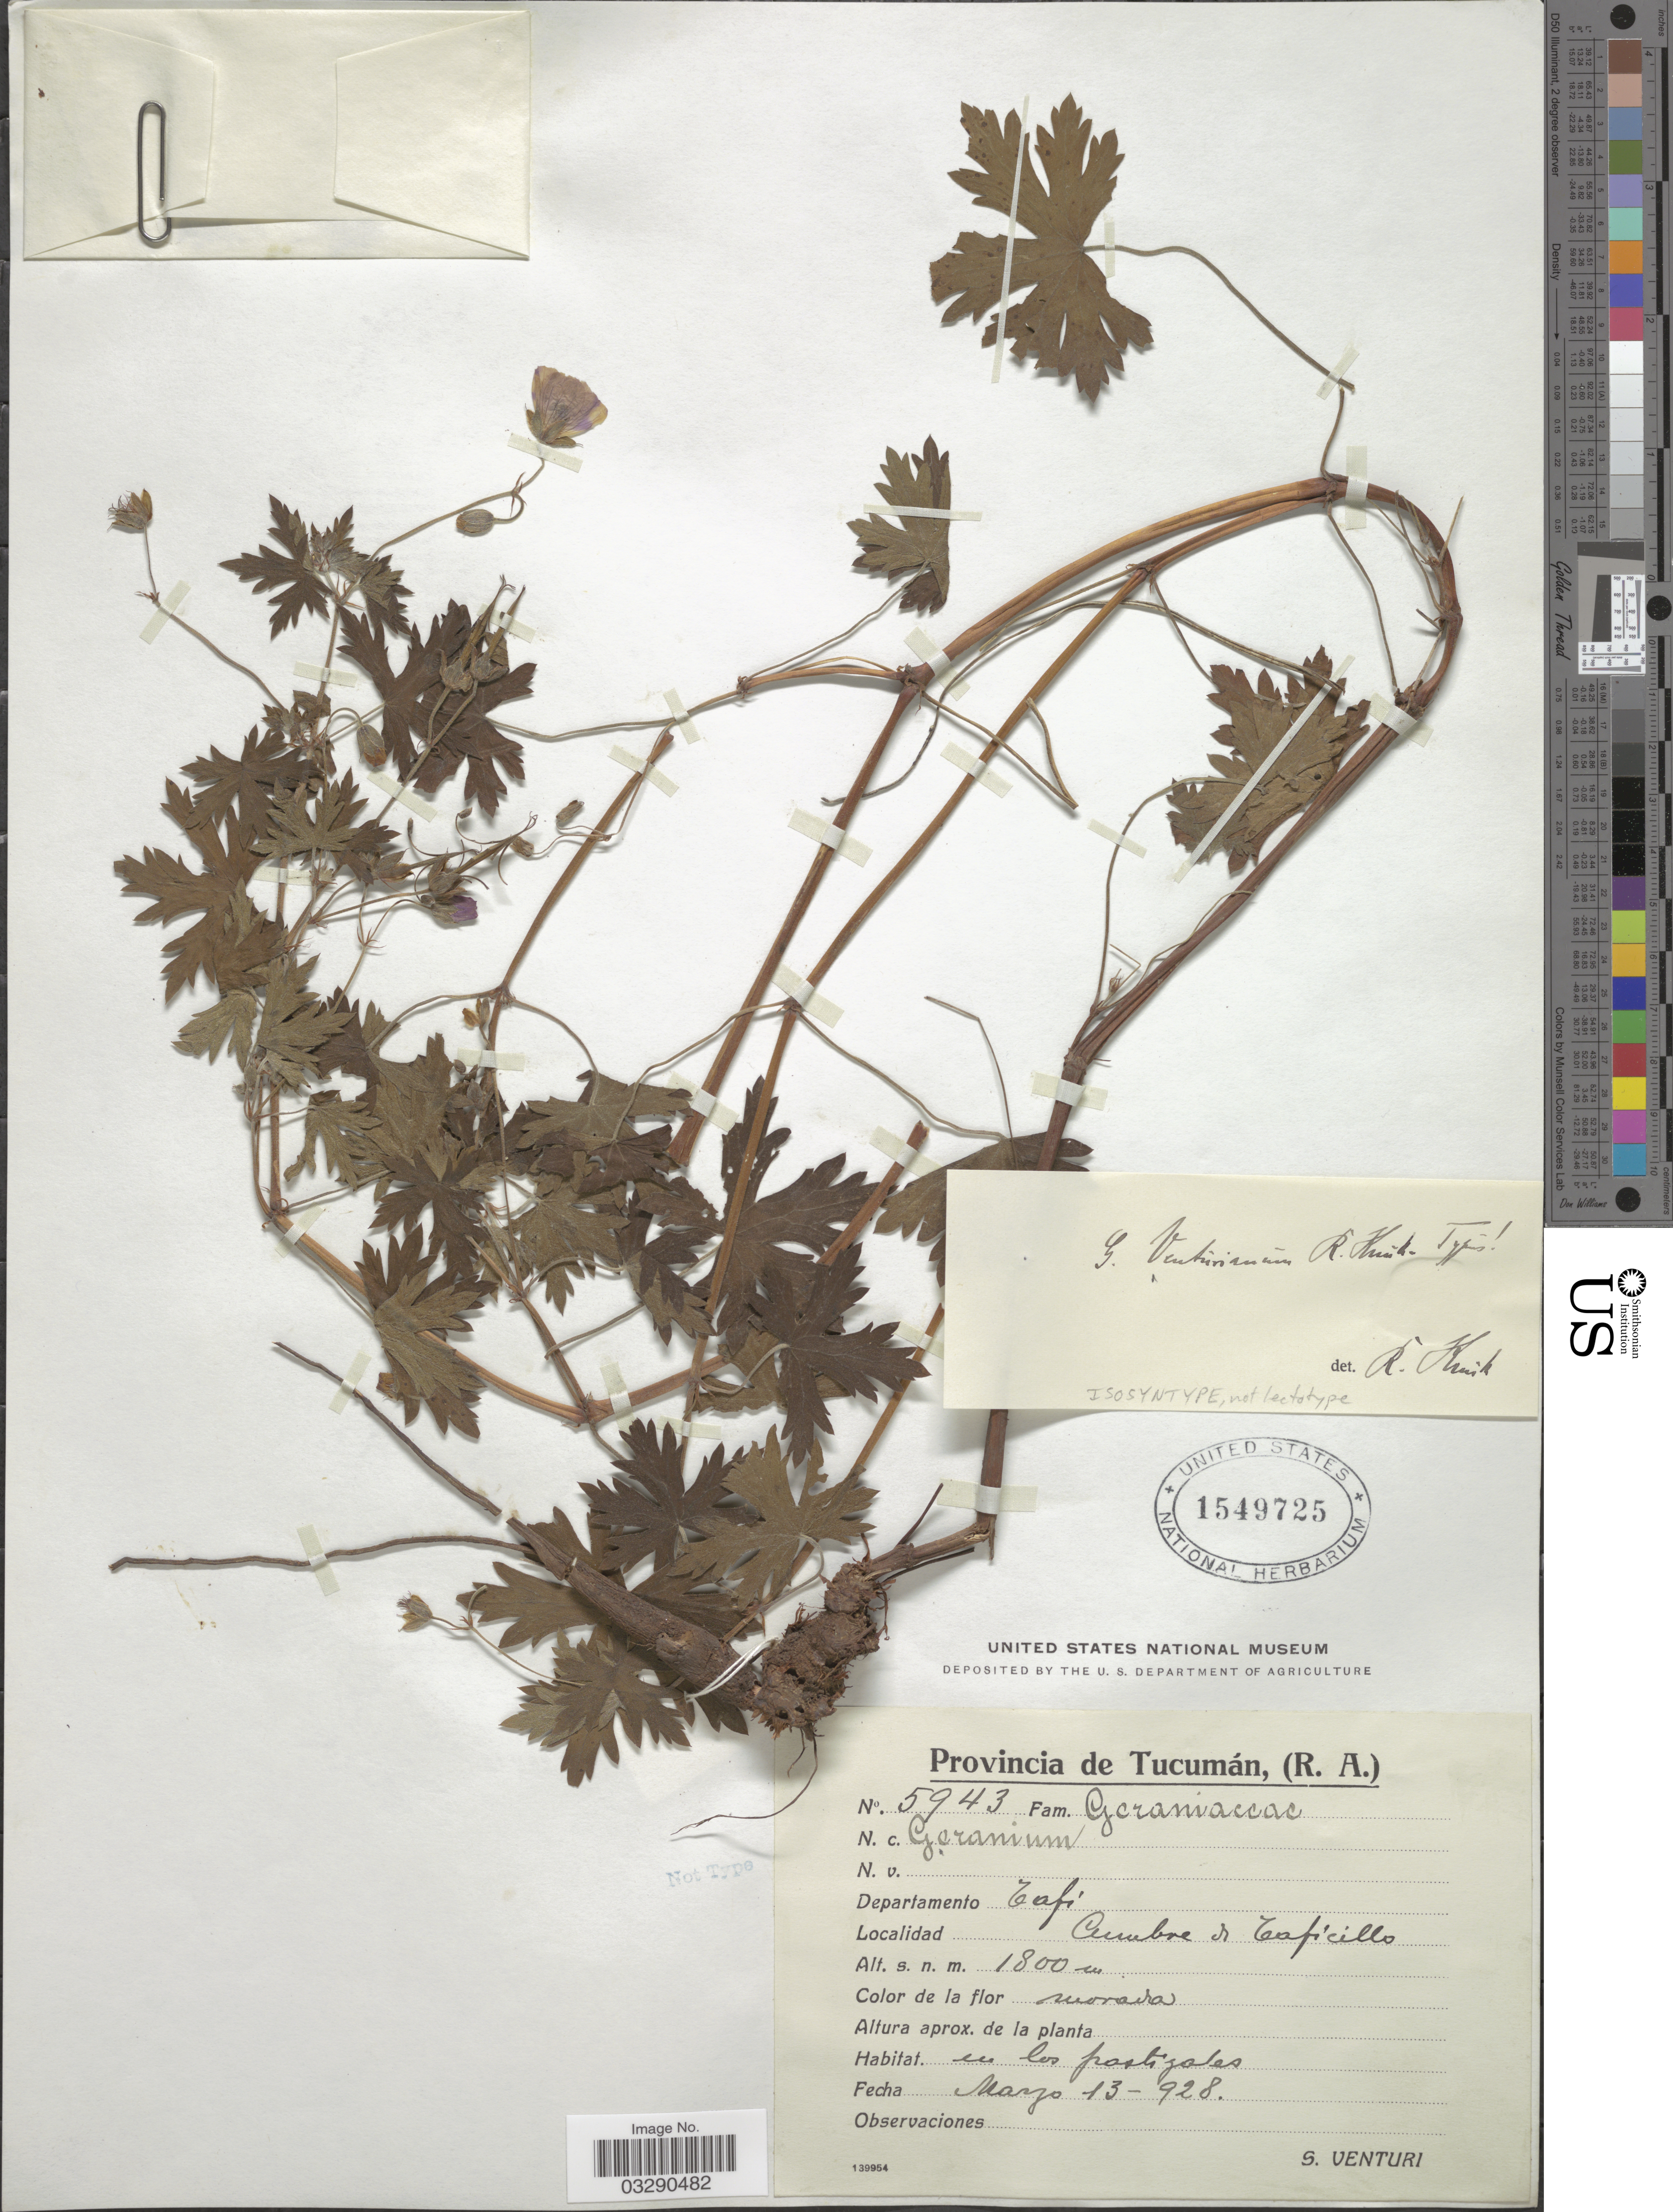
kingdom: Plantae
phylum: Tracheophyta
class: Magnoliopsida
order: Geraniales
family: Geraniaceae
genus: Geranium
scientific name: Geranium venturianum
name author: R. Knuth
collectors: S. Venturi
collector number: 5943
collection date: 1928-03-13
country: Argentina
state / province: Tucuman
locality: Departamento Tafi. Cumbre de Taficillo.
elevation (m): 1800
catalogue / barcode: US 1549725